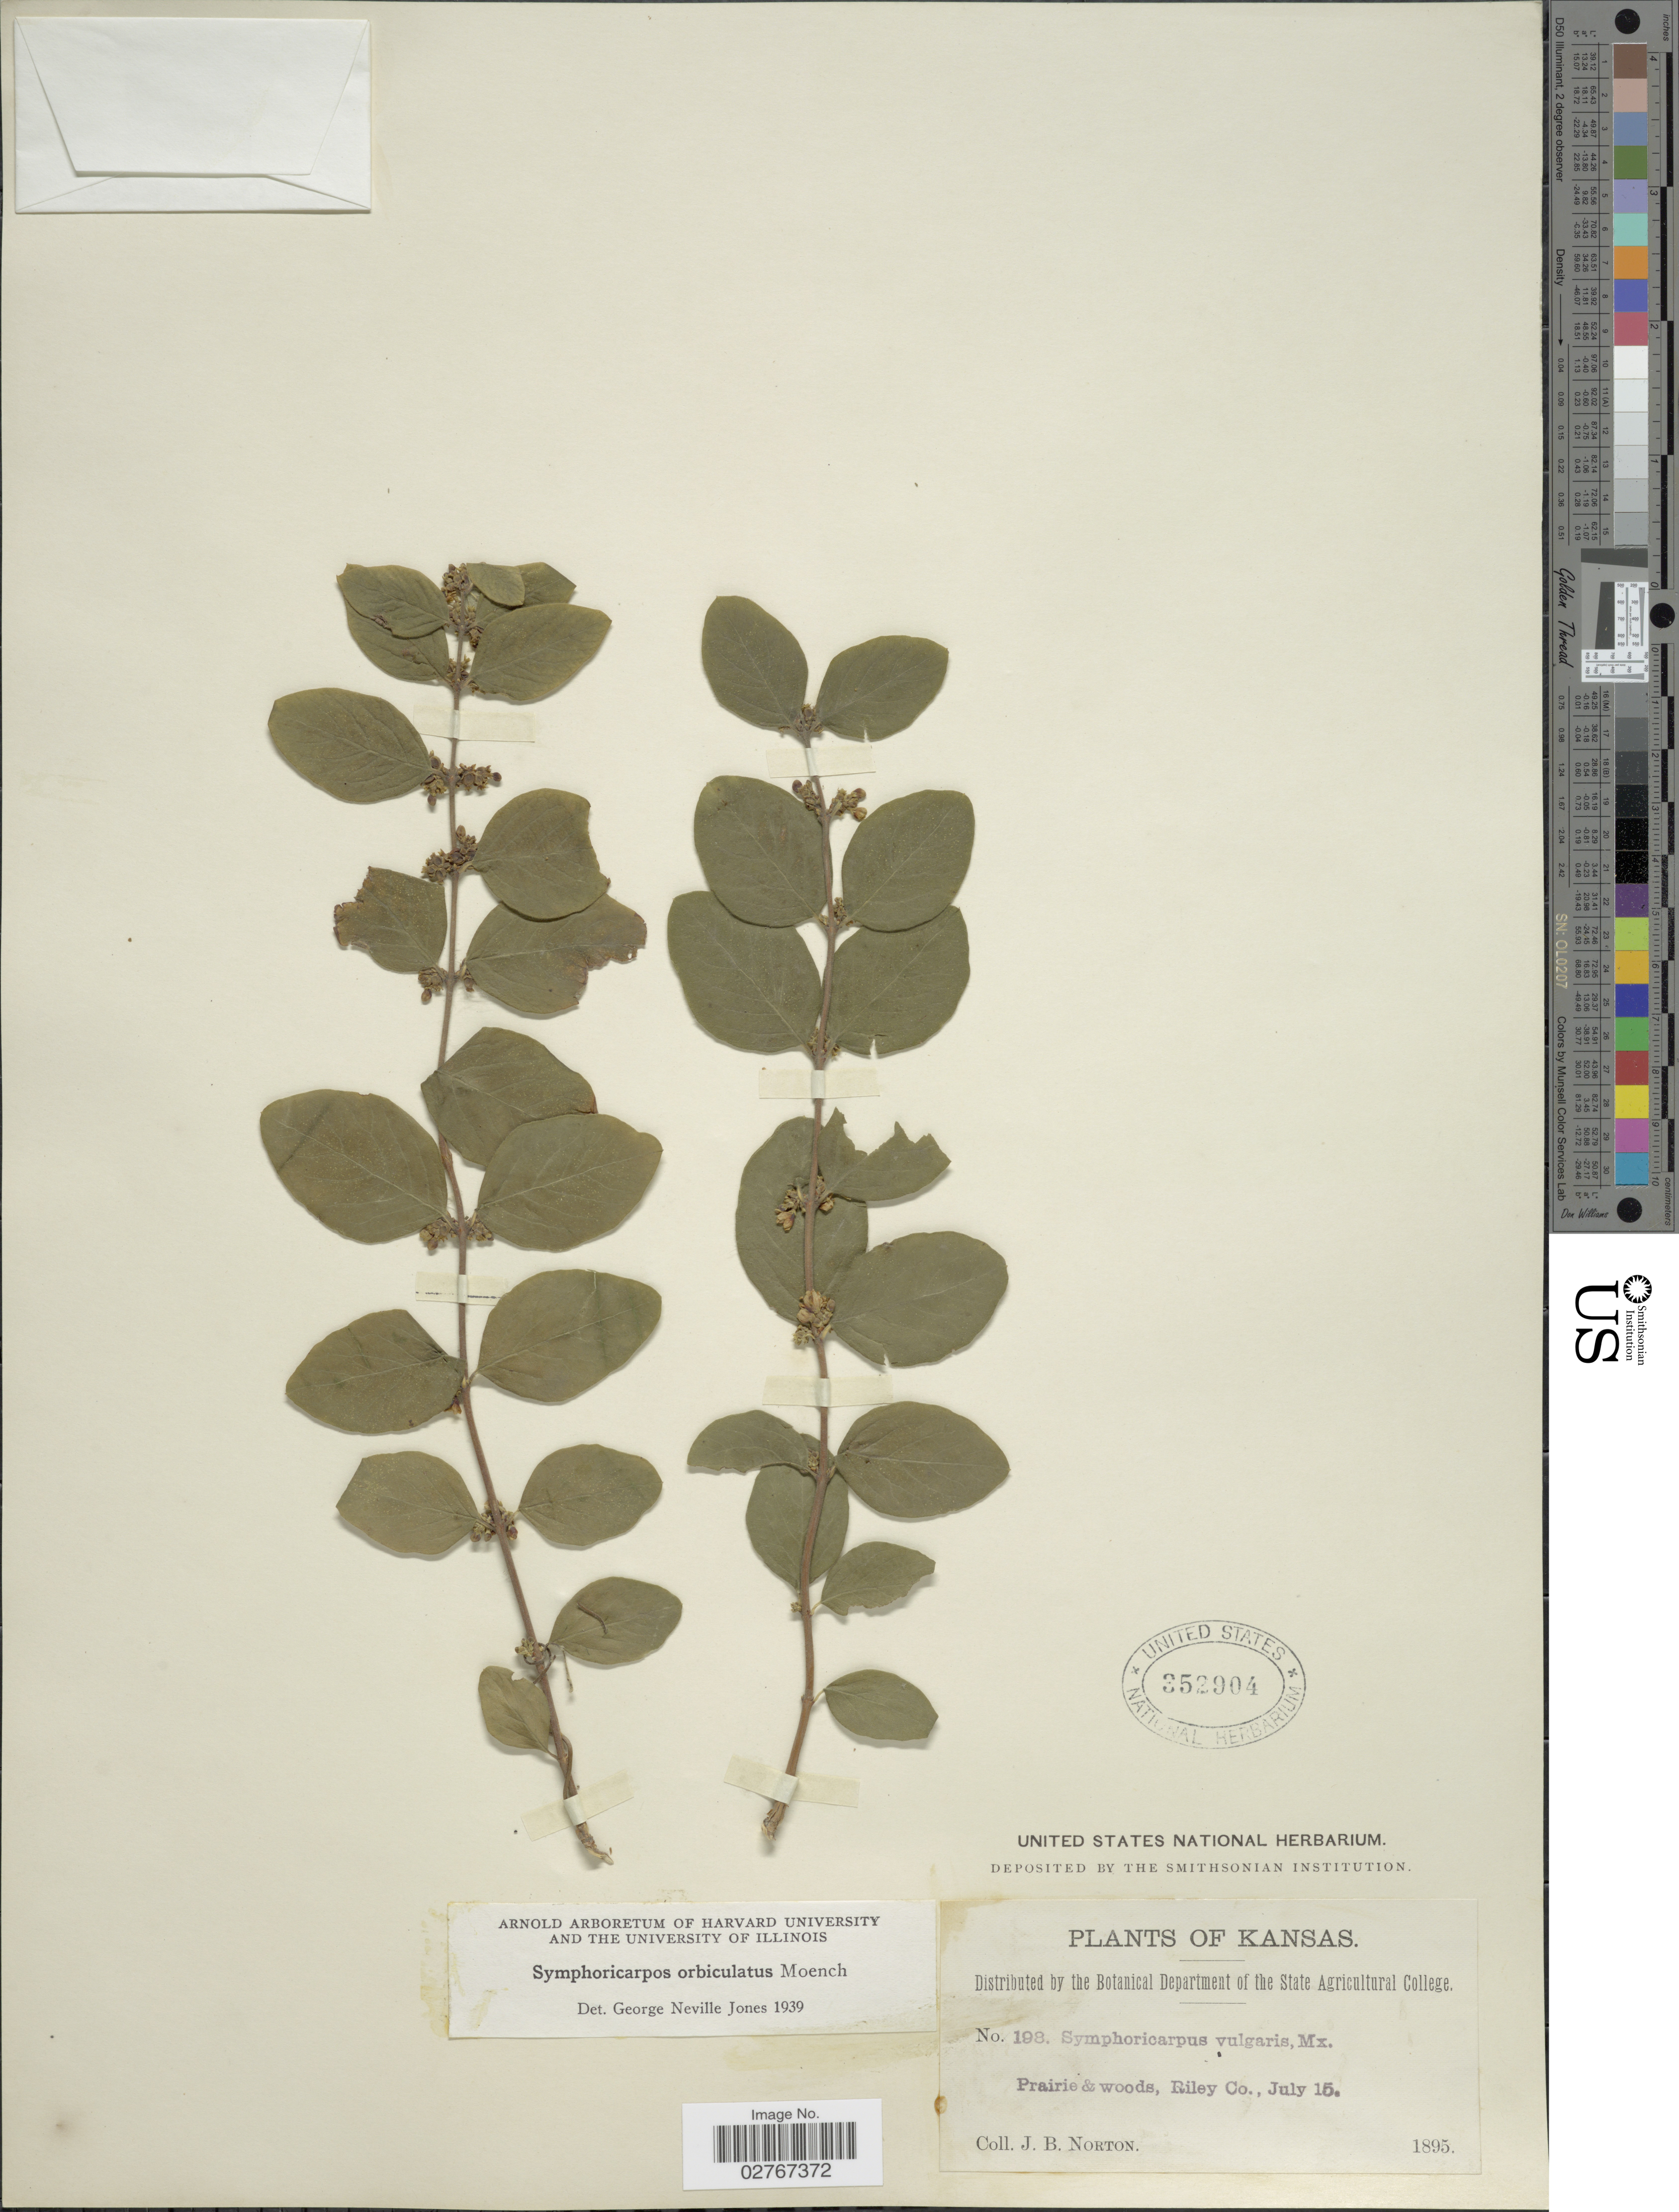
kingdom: Plantae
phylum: Tracheophyta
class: Magnoliopsida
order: Dipsacales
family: Caprifoliaceae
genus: Symphoricarpos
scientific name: Symphoricarpos orbiculatus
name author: Moench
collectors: J. B. Norton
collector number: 198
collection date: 1895-07-15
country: United States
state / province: Kansas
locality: Prairie & woods, Riley Co.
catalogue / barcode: US 352904